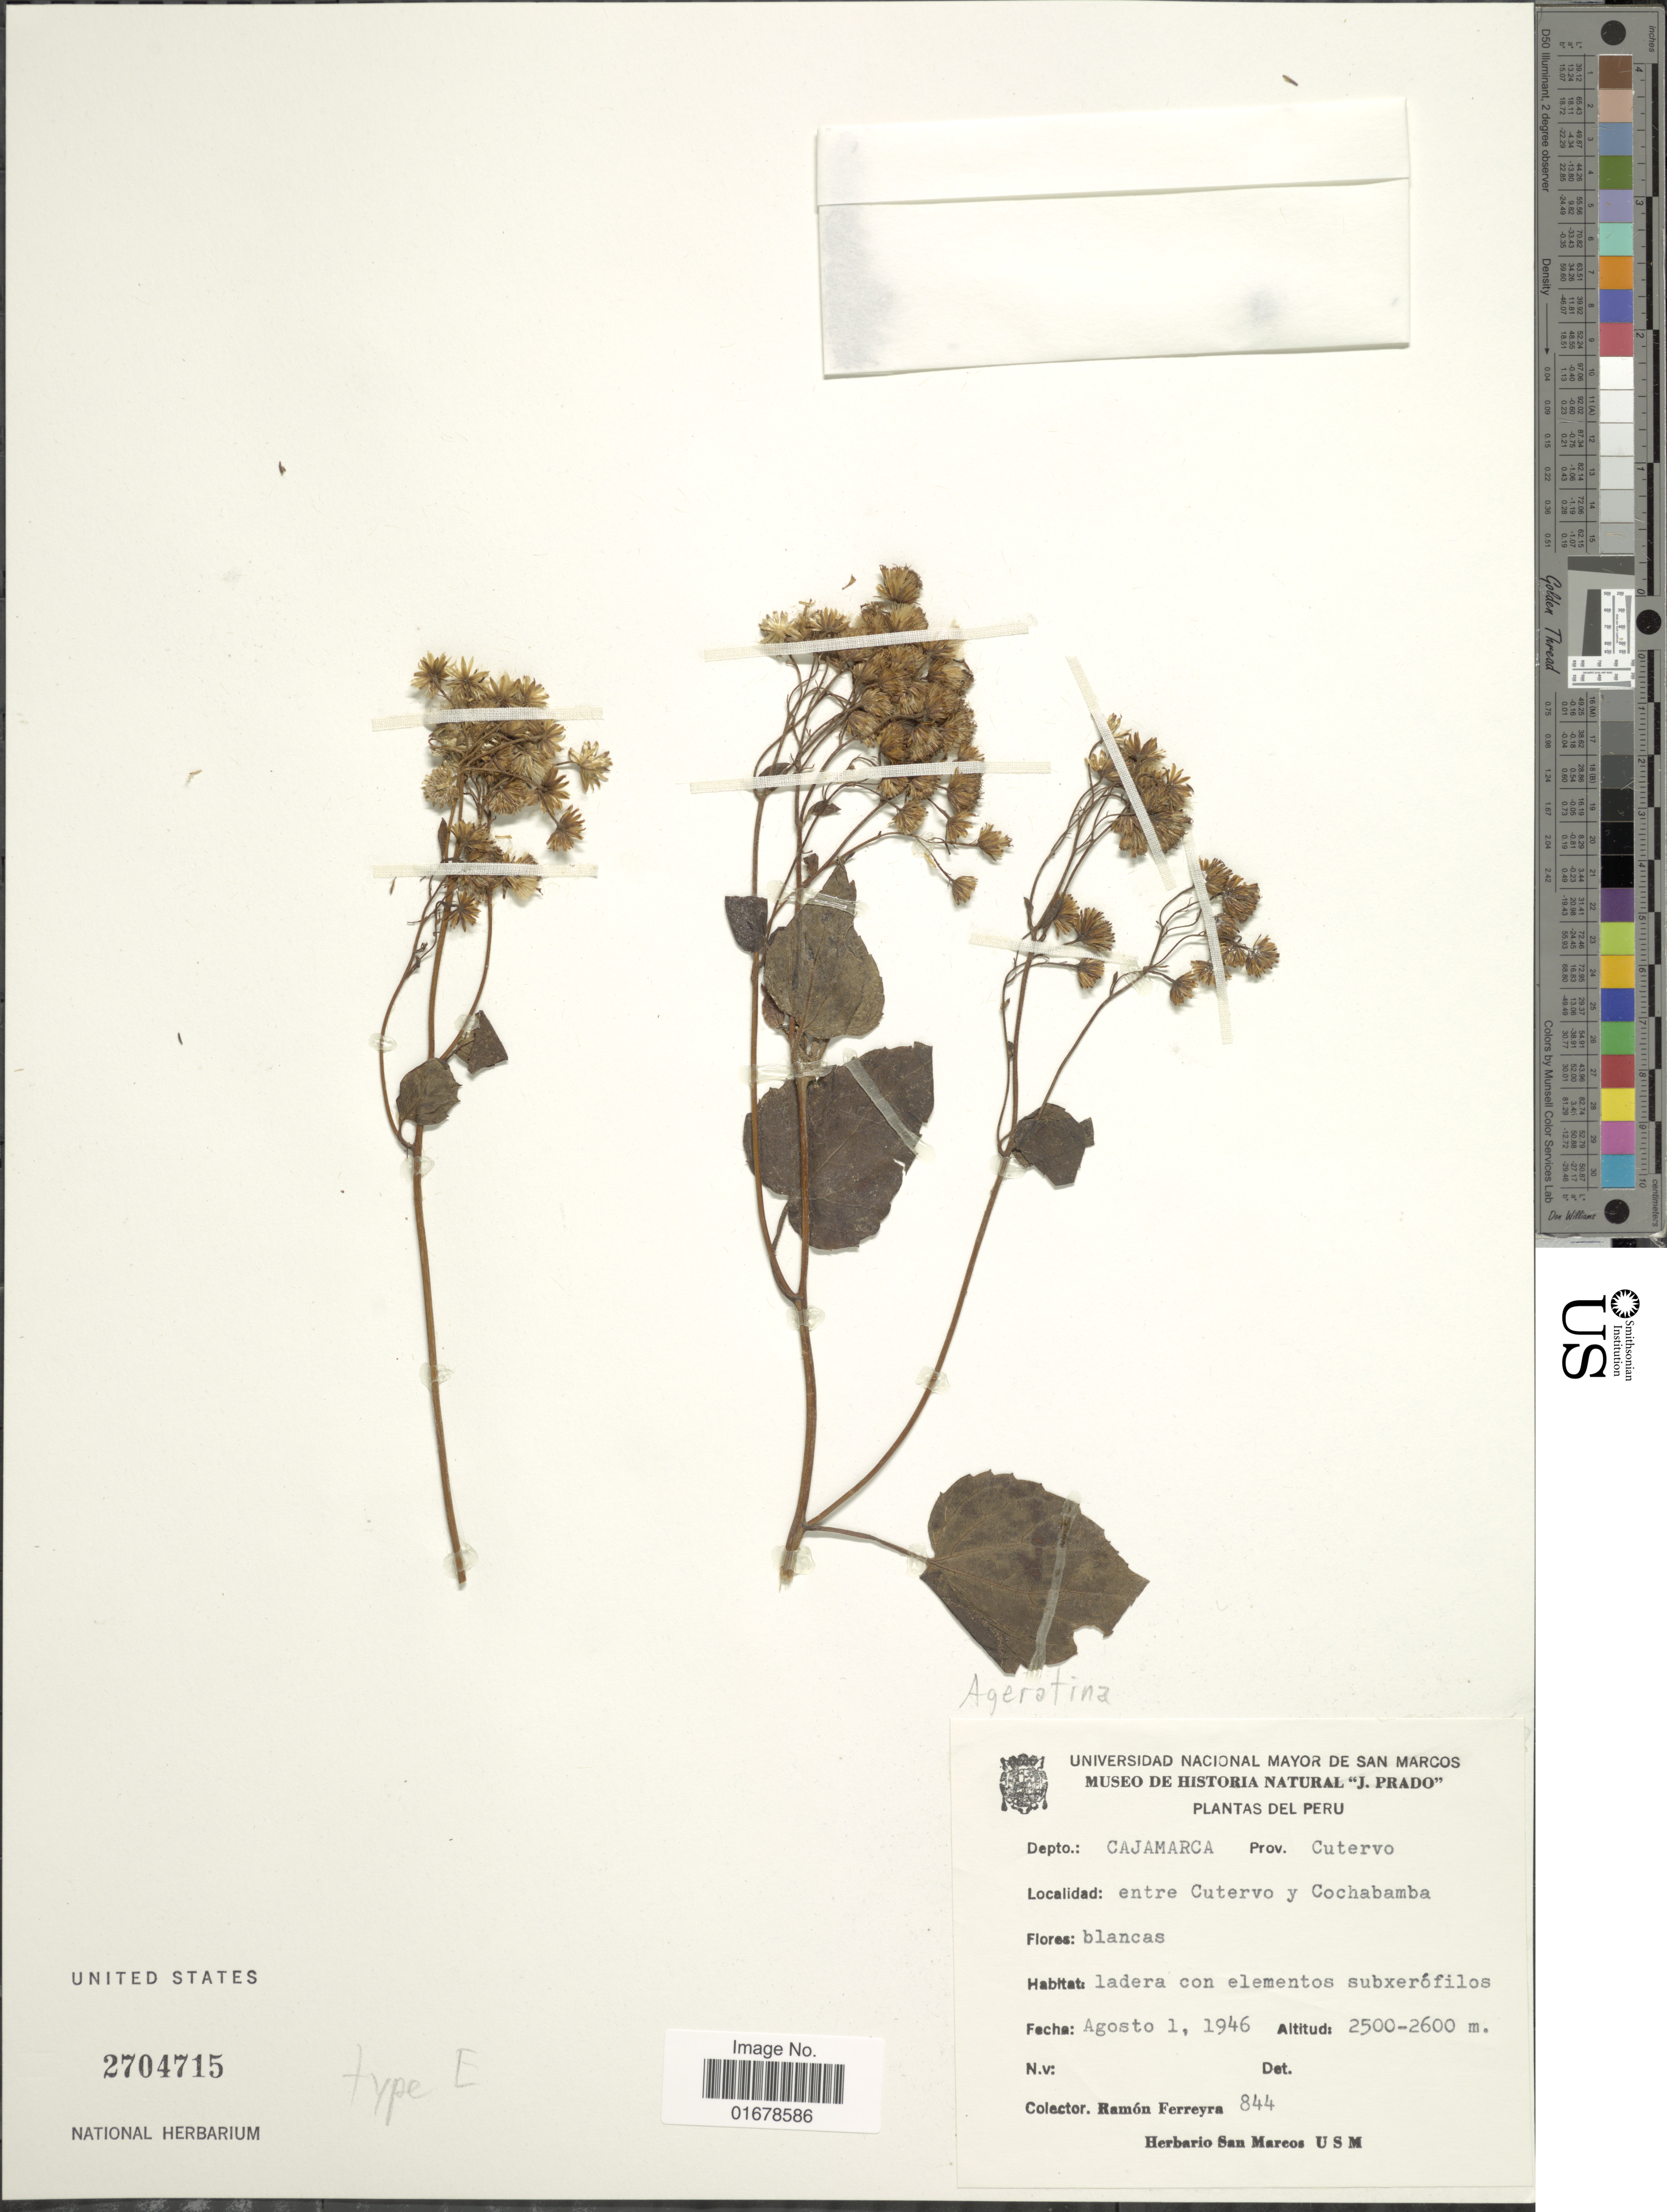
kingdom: Plantae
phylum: Tracheophyta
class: Magnoliopsida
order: Asterales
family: Asteraceae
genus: Ageratina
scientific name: Ageratina sp.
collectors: R. A. Ferreyra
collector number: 844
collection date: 1946-08-01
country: Peru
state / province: Cajamarca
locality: Depto. Cajamarca: Prov. Cutervo, Entre Cutervo y Cochabamba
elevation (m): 2500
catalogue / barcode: US 2704715